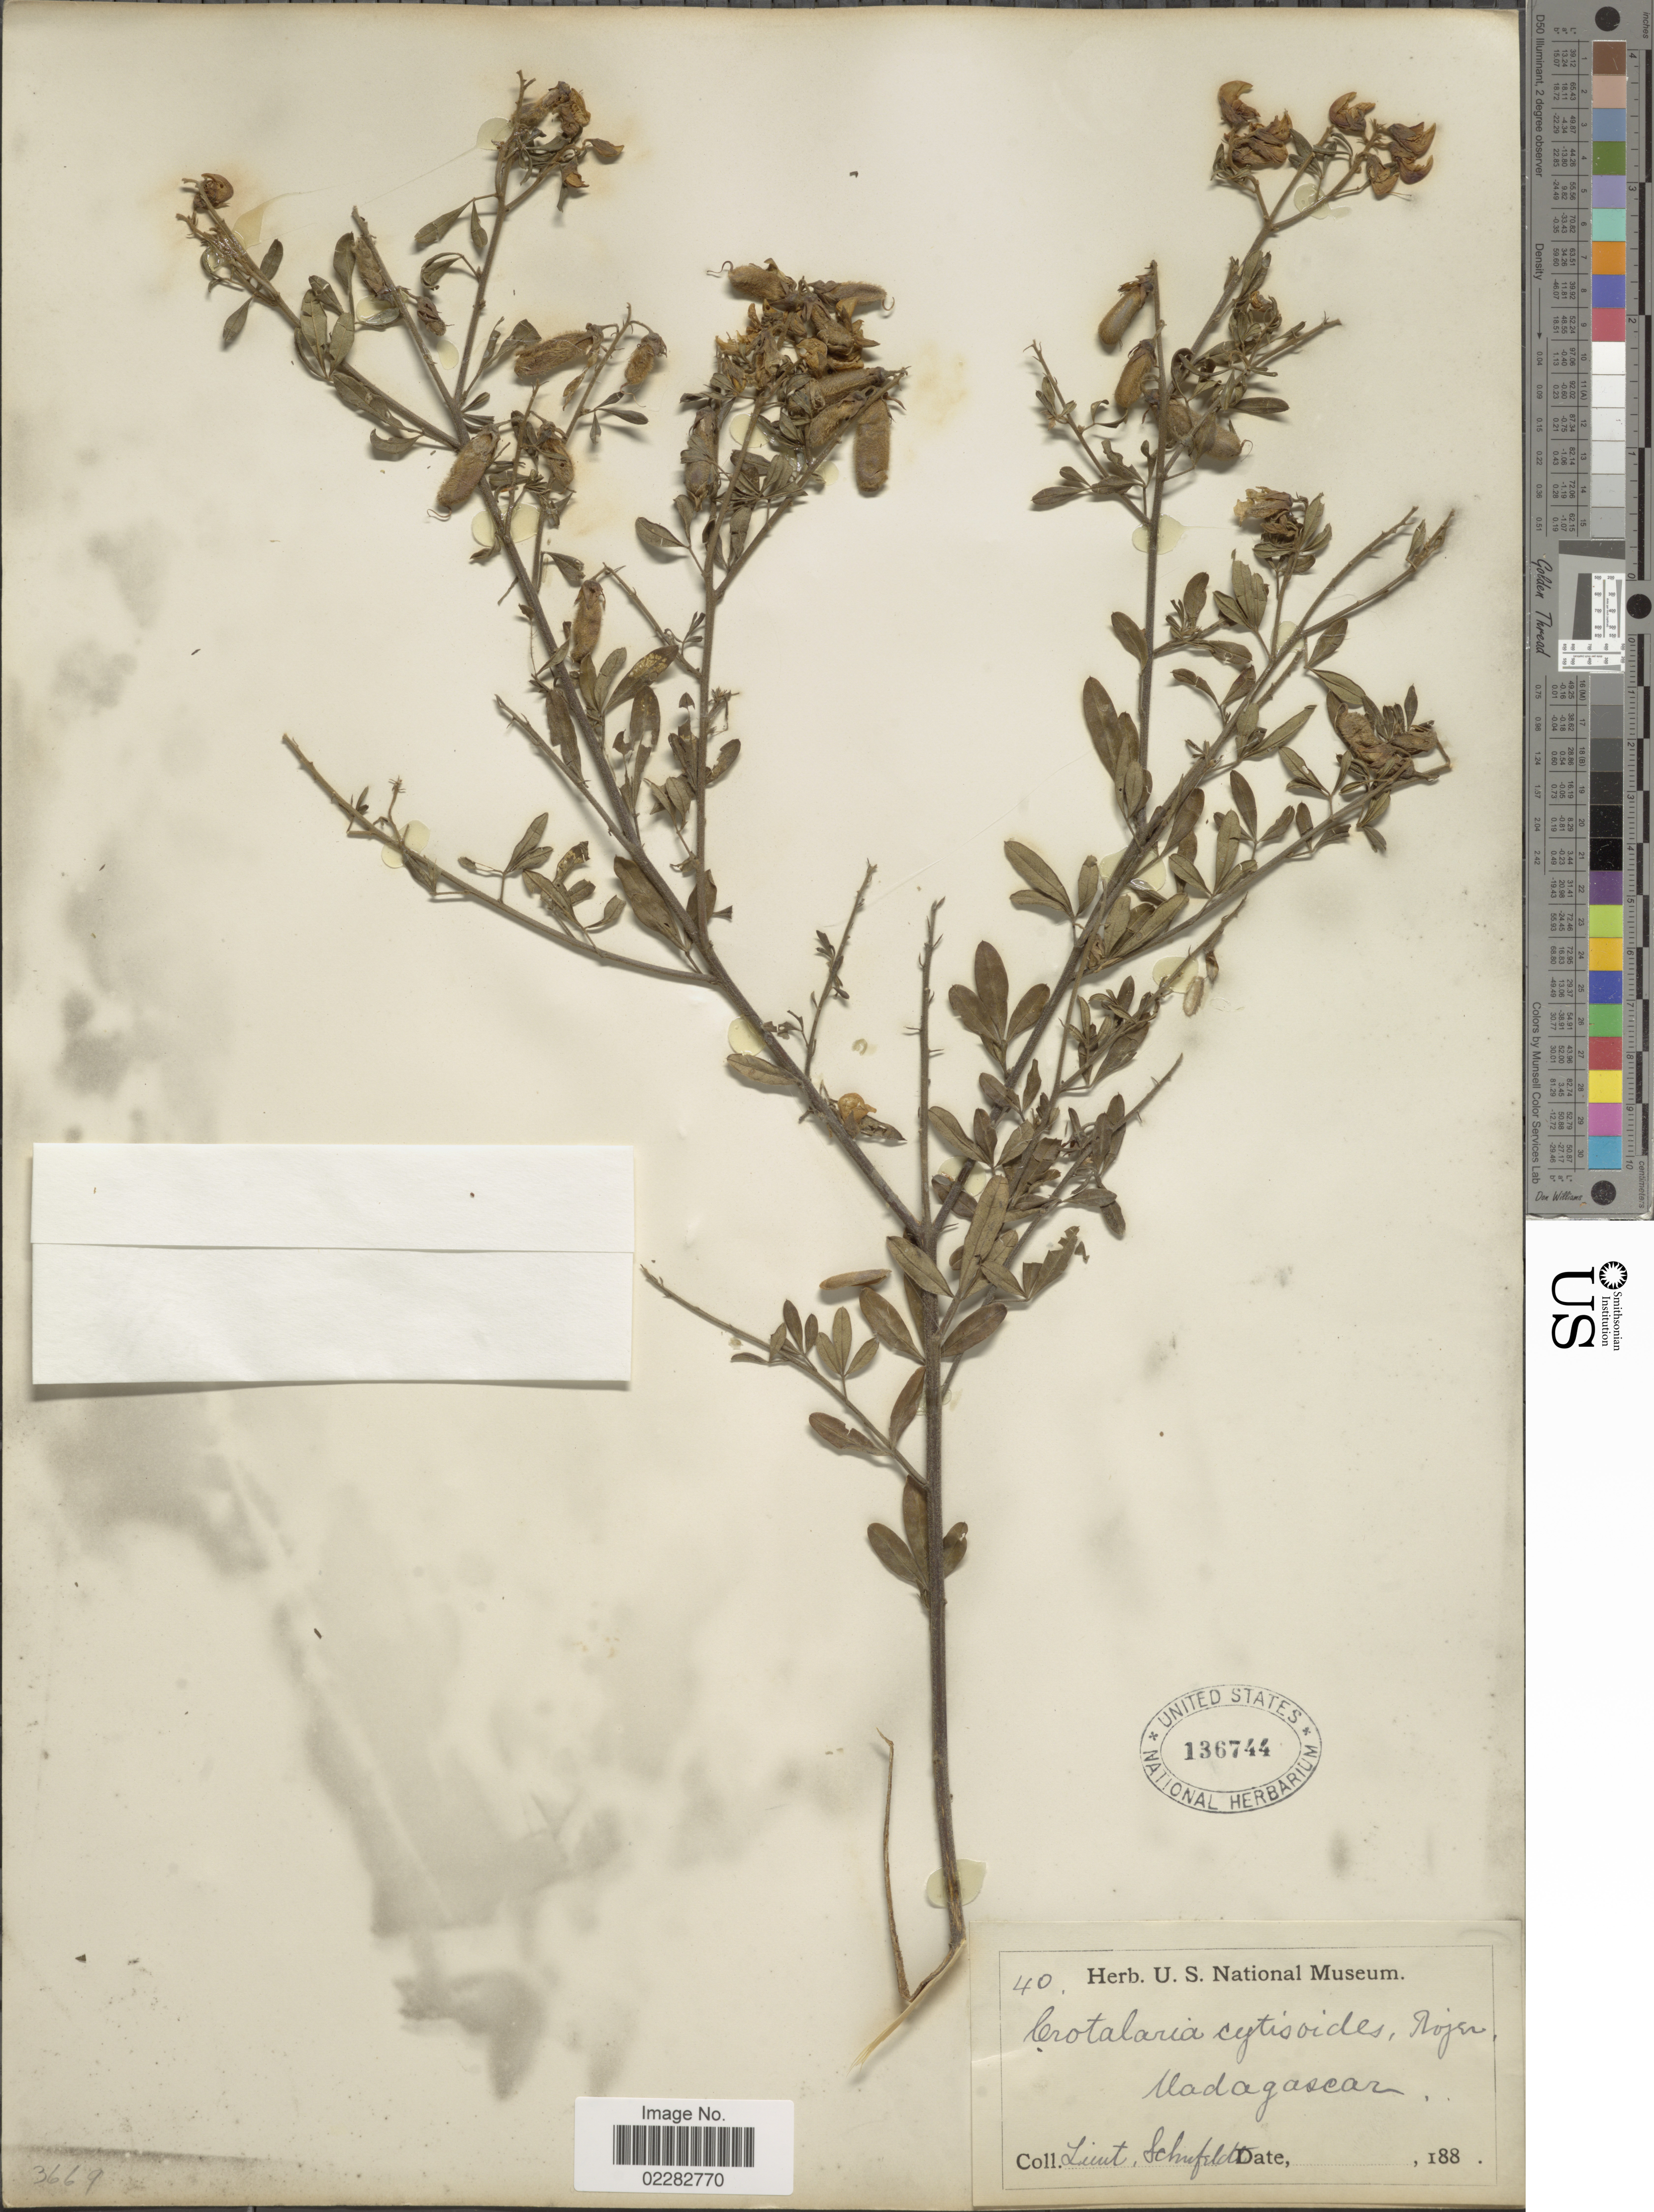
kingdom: Plantae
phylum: Tracheophyta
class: Magnoliopsida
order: Fabales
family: Fabaceae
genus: Crotalaria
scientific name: Crotalaria cytisoides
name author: DC.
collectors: Lunt & Schufeldt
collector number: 40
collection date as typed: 188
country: Madagascar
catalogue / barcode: US 136744